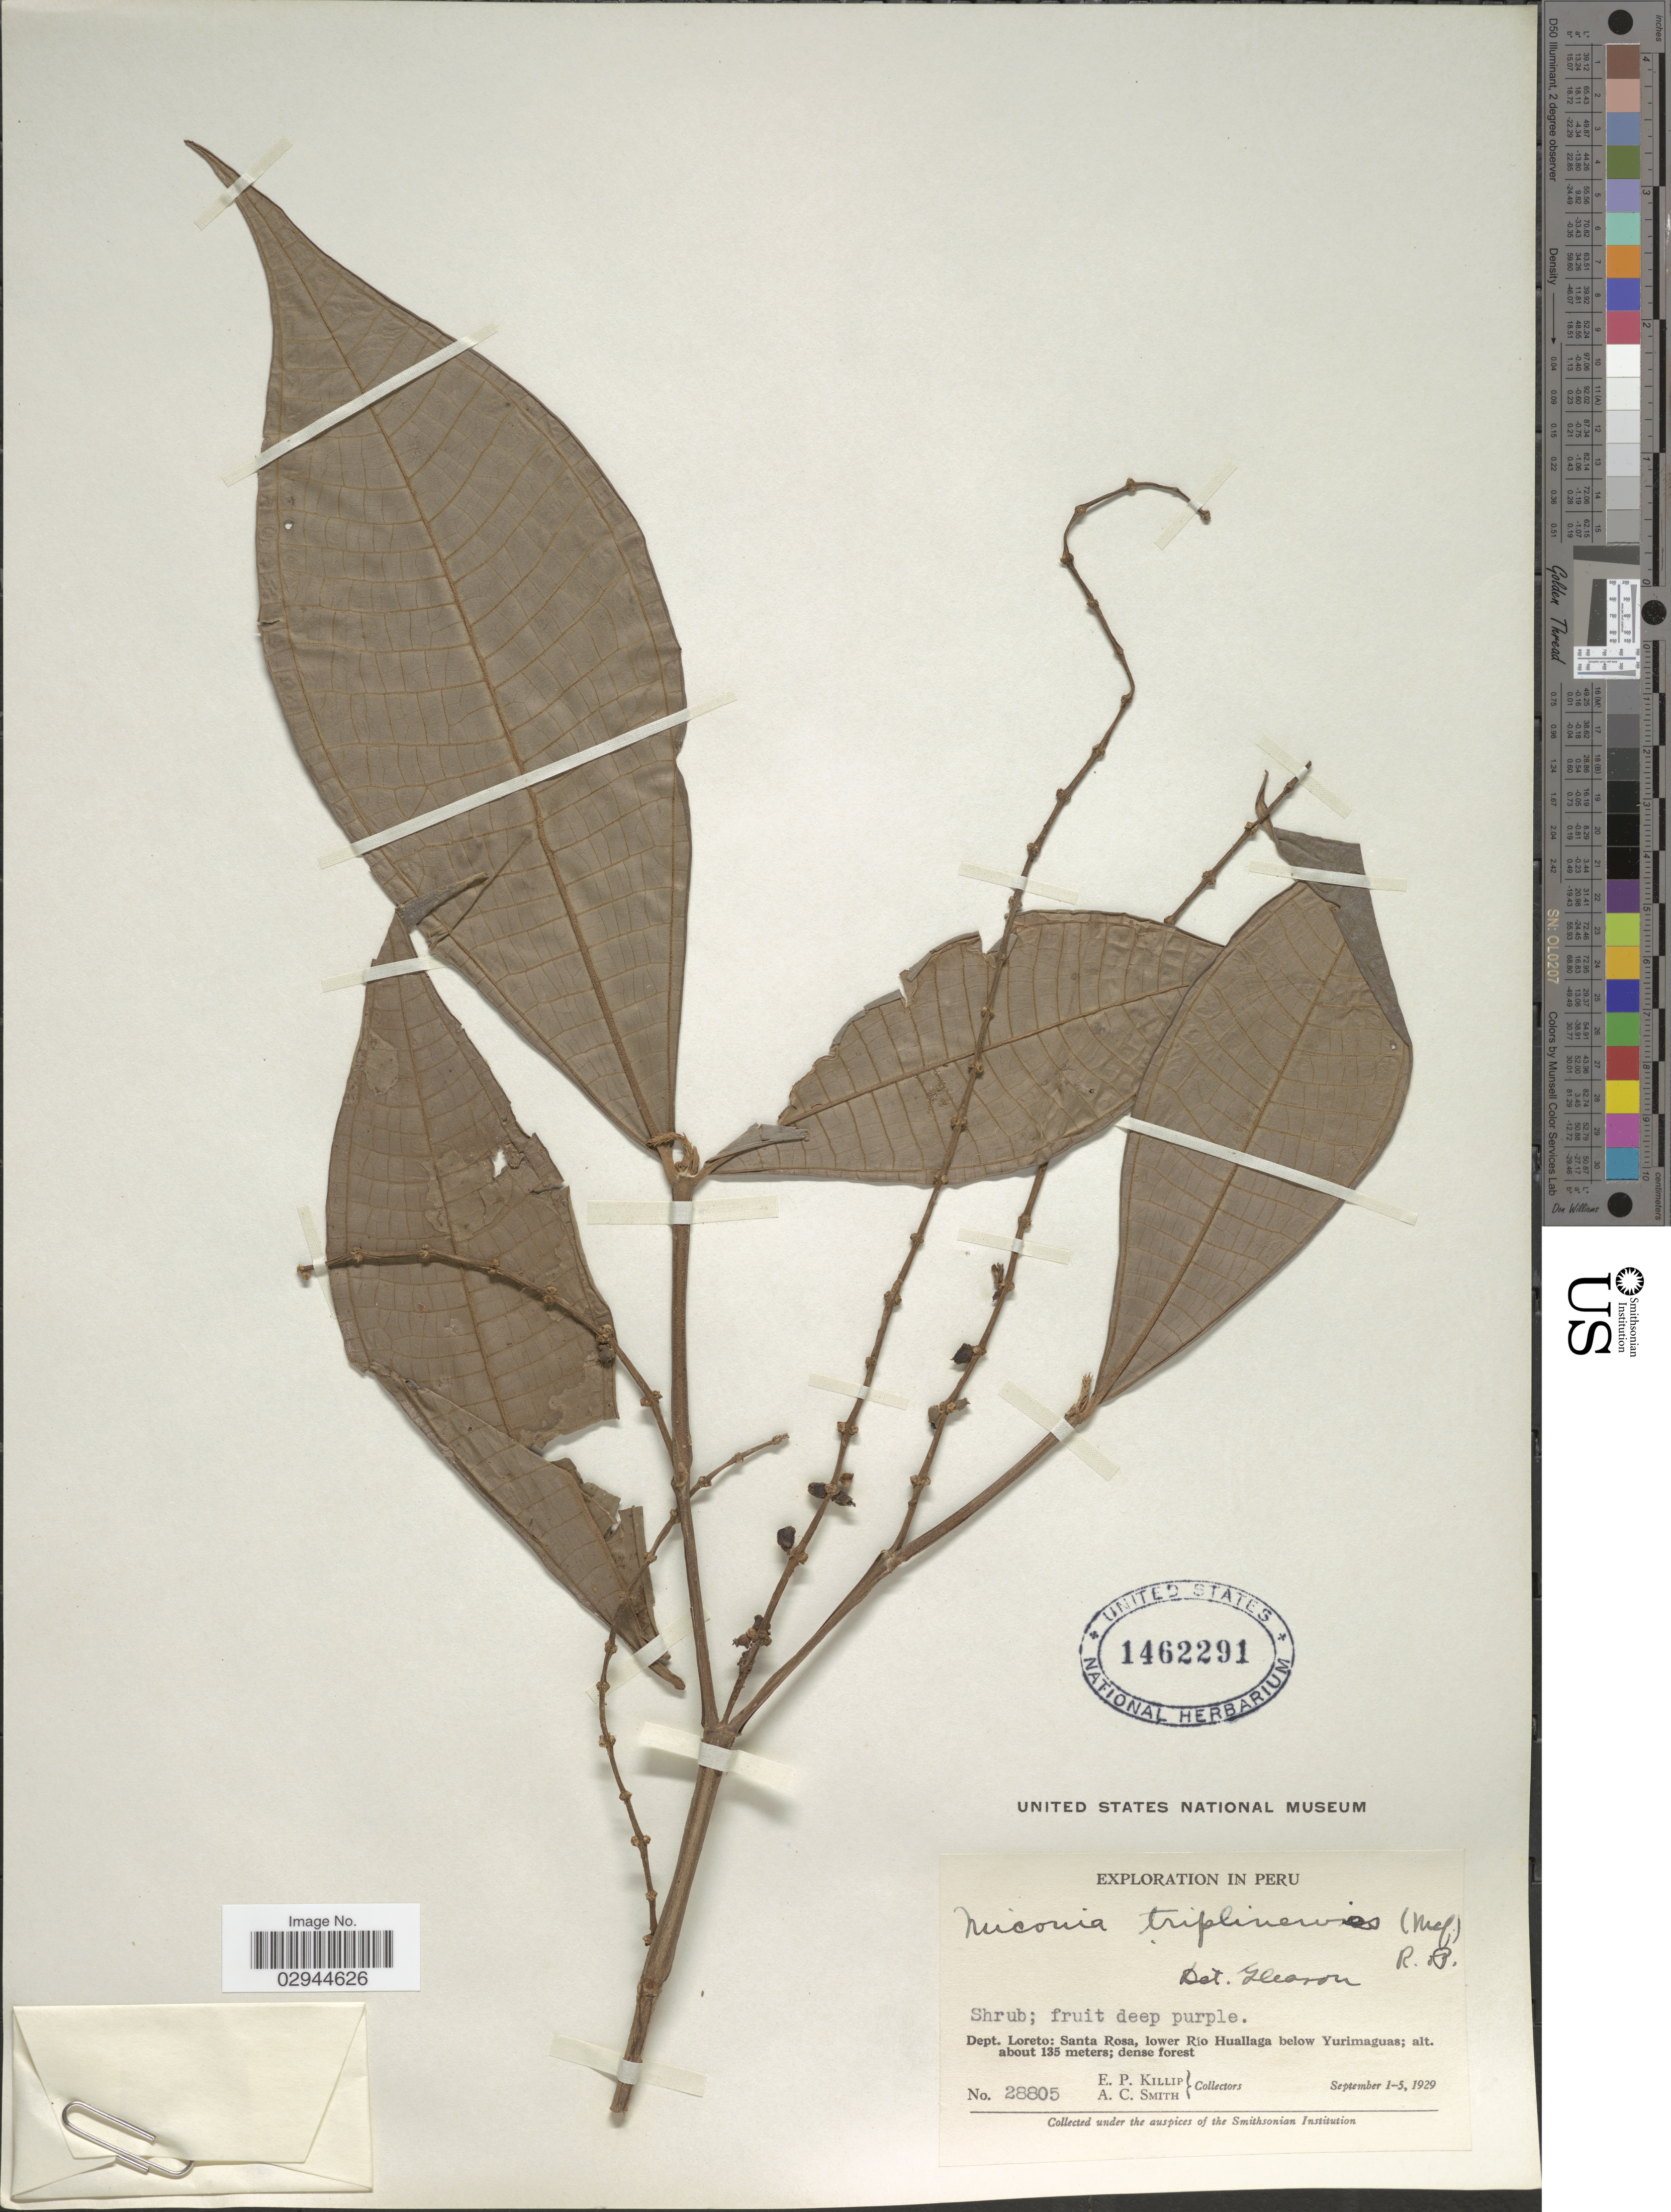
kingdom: Plantae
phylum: Tracheophyta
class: Magnoliopsida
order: Myrtales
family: Melastomataceae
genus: Miconia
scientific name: Miconia triplinervis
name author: Ruiz & Pav.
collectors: E. P. Killip & A. C. Smith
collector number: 28805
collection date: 1929-09-01/1929-09-05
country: Peru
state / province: Loreto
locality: Dept. Loreto, Santa Rosa, lower Río Huallaga below Yurimaguas.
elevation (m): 135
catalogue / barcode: US 1462291